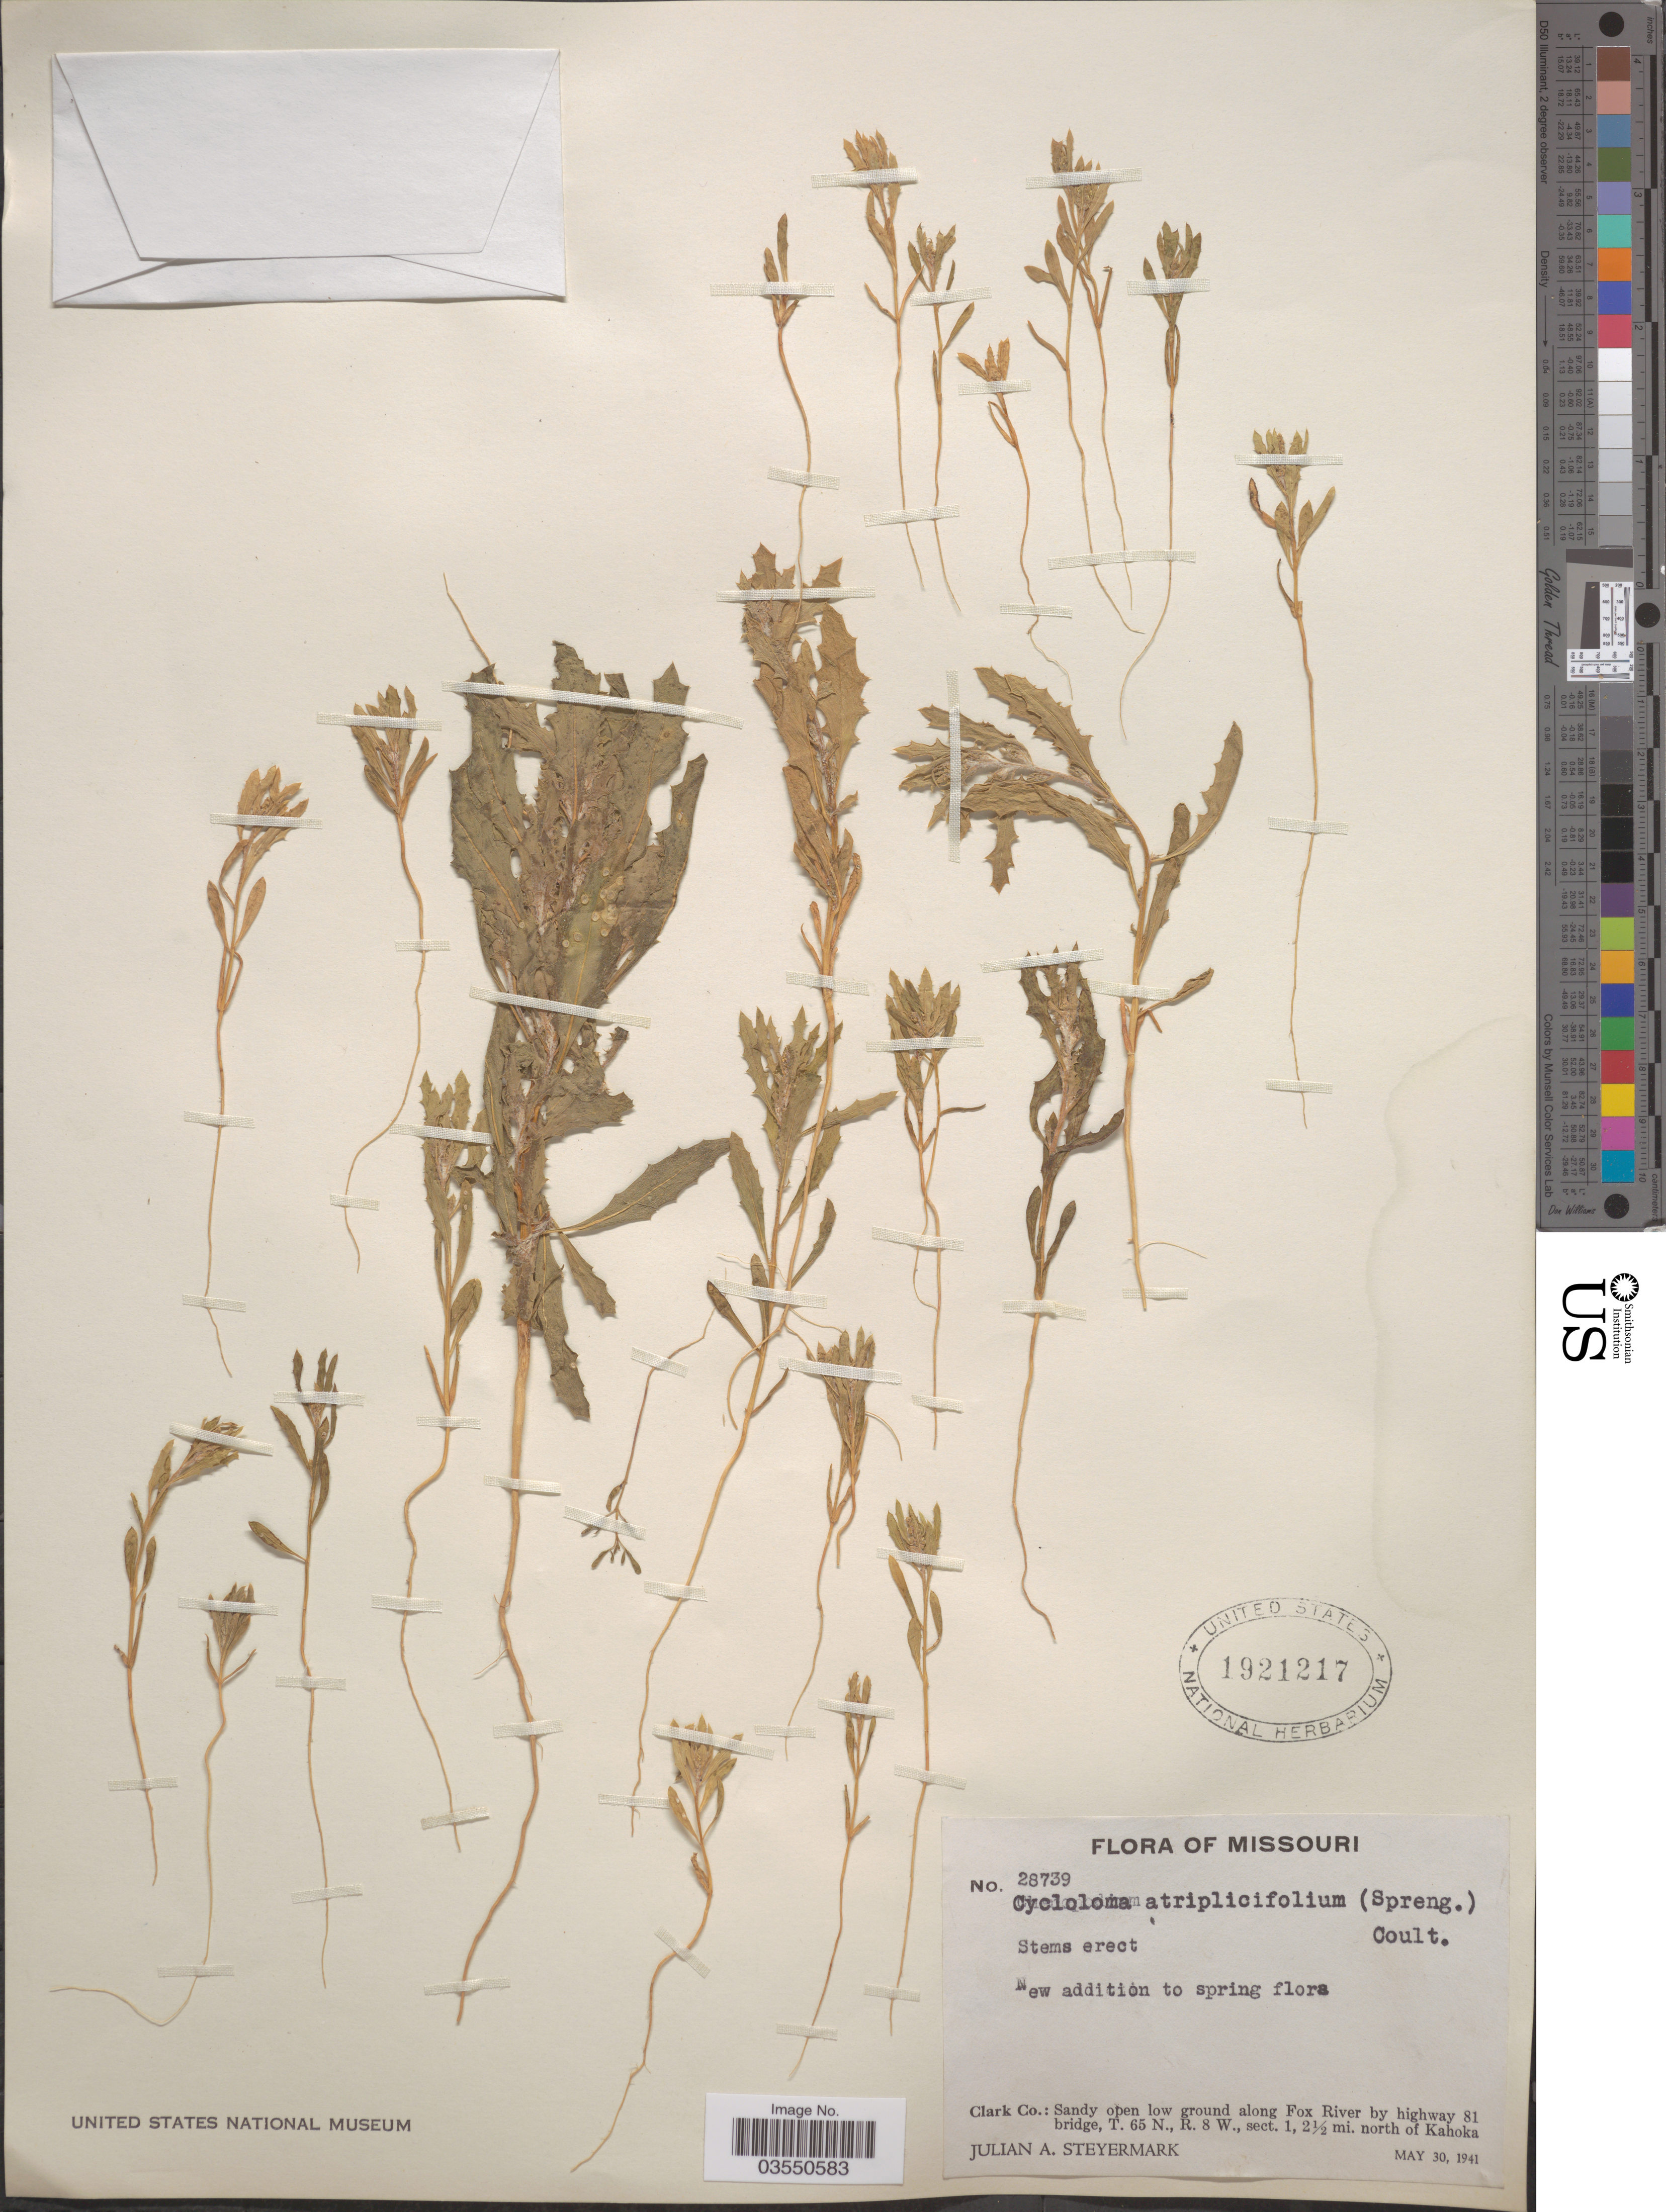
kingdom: Plantae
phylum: Tracheophyta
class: Magnoliopsida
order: Caryophyllales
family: Amaranthaceae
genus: Dysphania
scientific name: Dysphania atriplicifolia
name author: (Spreng.) G. Kadereit et al.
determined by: U.S. National Herbarium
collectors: J. Steyermark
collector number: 28739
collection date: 1941-05-30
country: United States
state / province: Missouri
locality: Clark Co.: Sandy open low ground along Fox River by highway 81 bridge, T. 65 N., R. 8 W., sec. 1 2½ mi. north of Kahoka.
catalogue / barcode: US 1921217